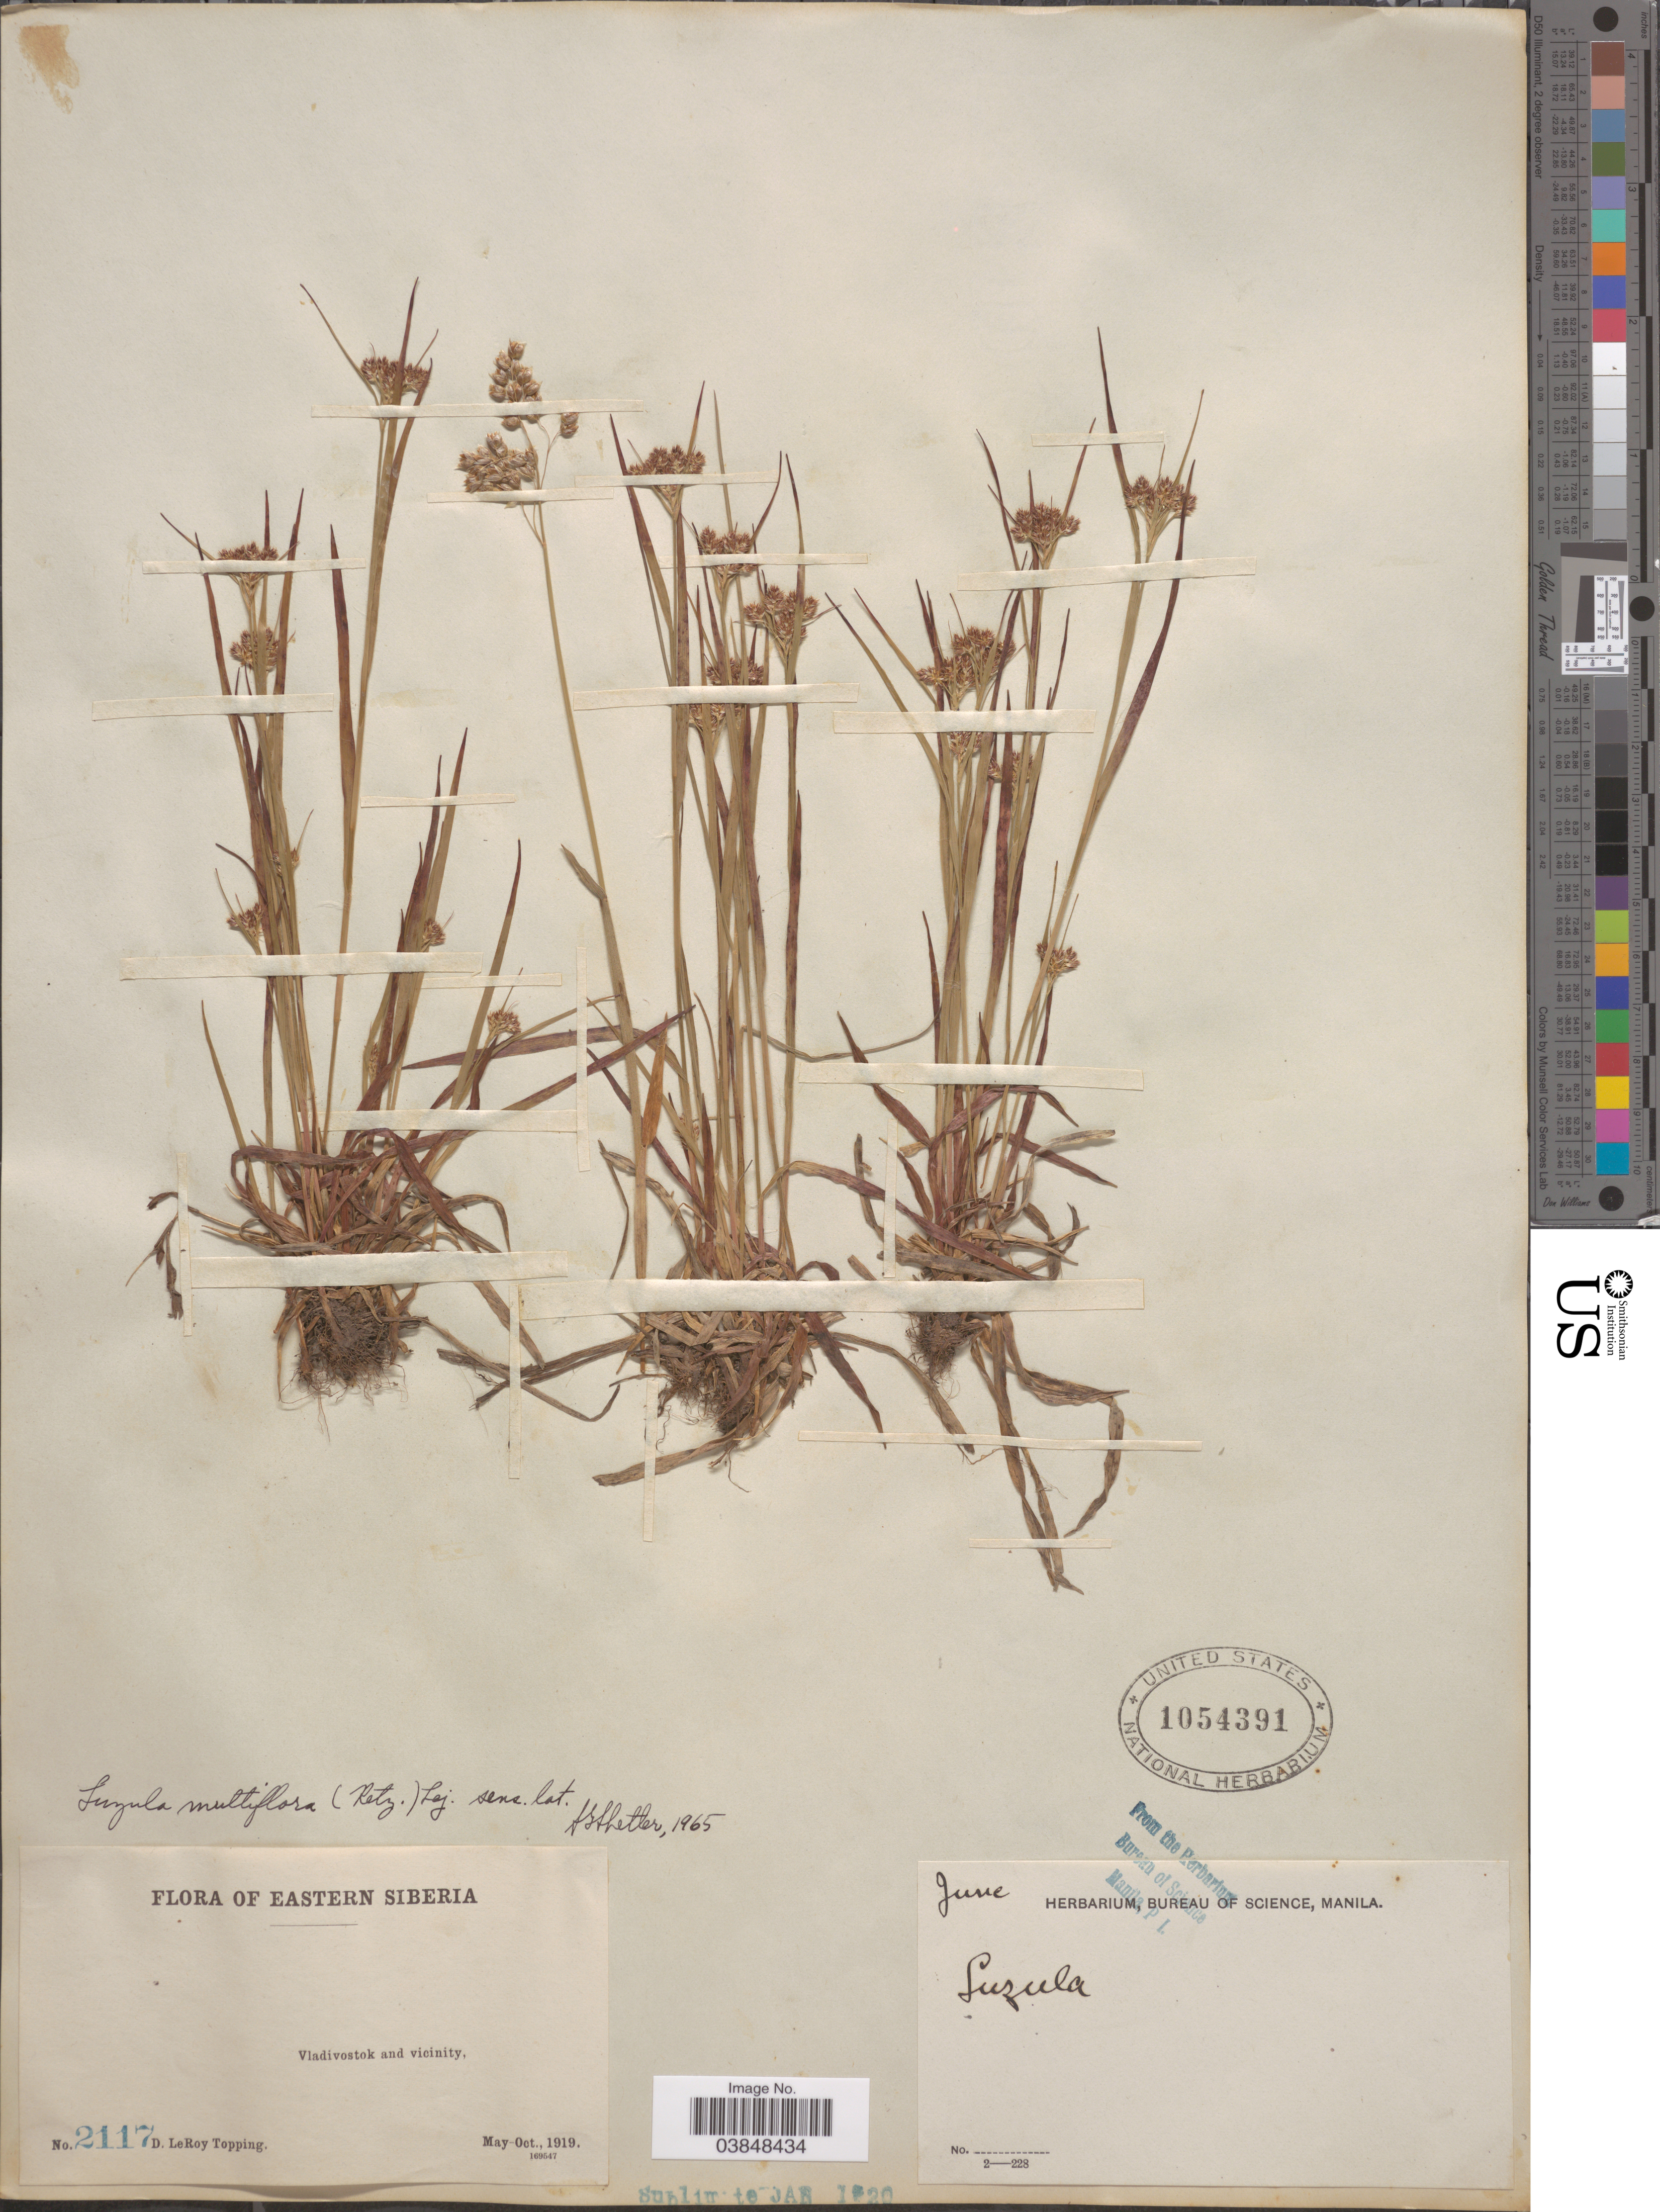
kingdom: Plantae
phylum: Tracheophyta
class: Liliopsida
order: Poales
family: Juncaceae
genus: Luzula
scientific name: Luzula multiflora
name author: (Ehrh.) Lej.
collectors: D. L. Topping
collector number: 2117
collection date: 1919-06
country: Russian Federation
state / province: Primorsky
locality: Eastern Siberia. Vladivostok and vicinity.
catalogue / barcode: US 1054391